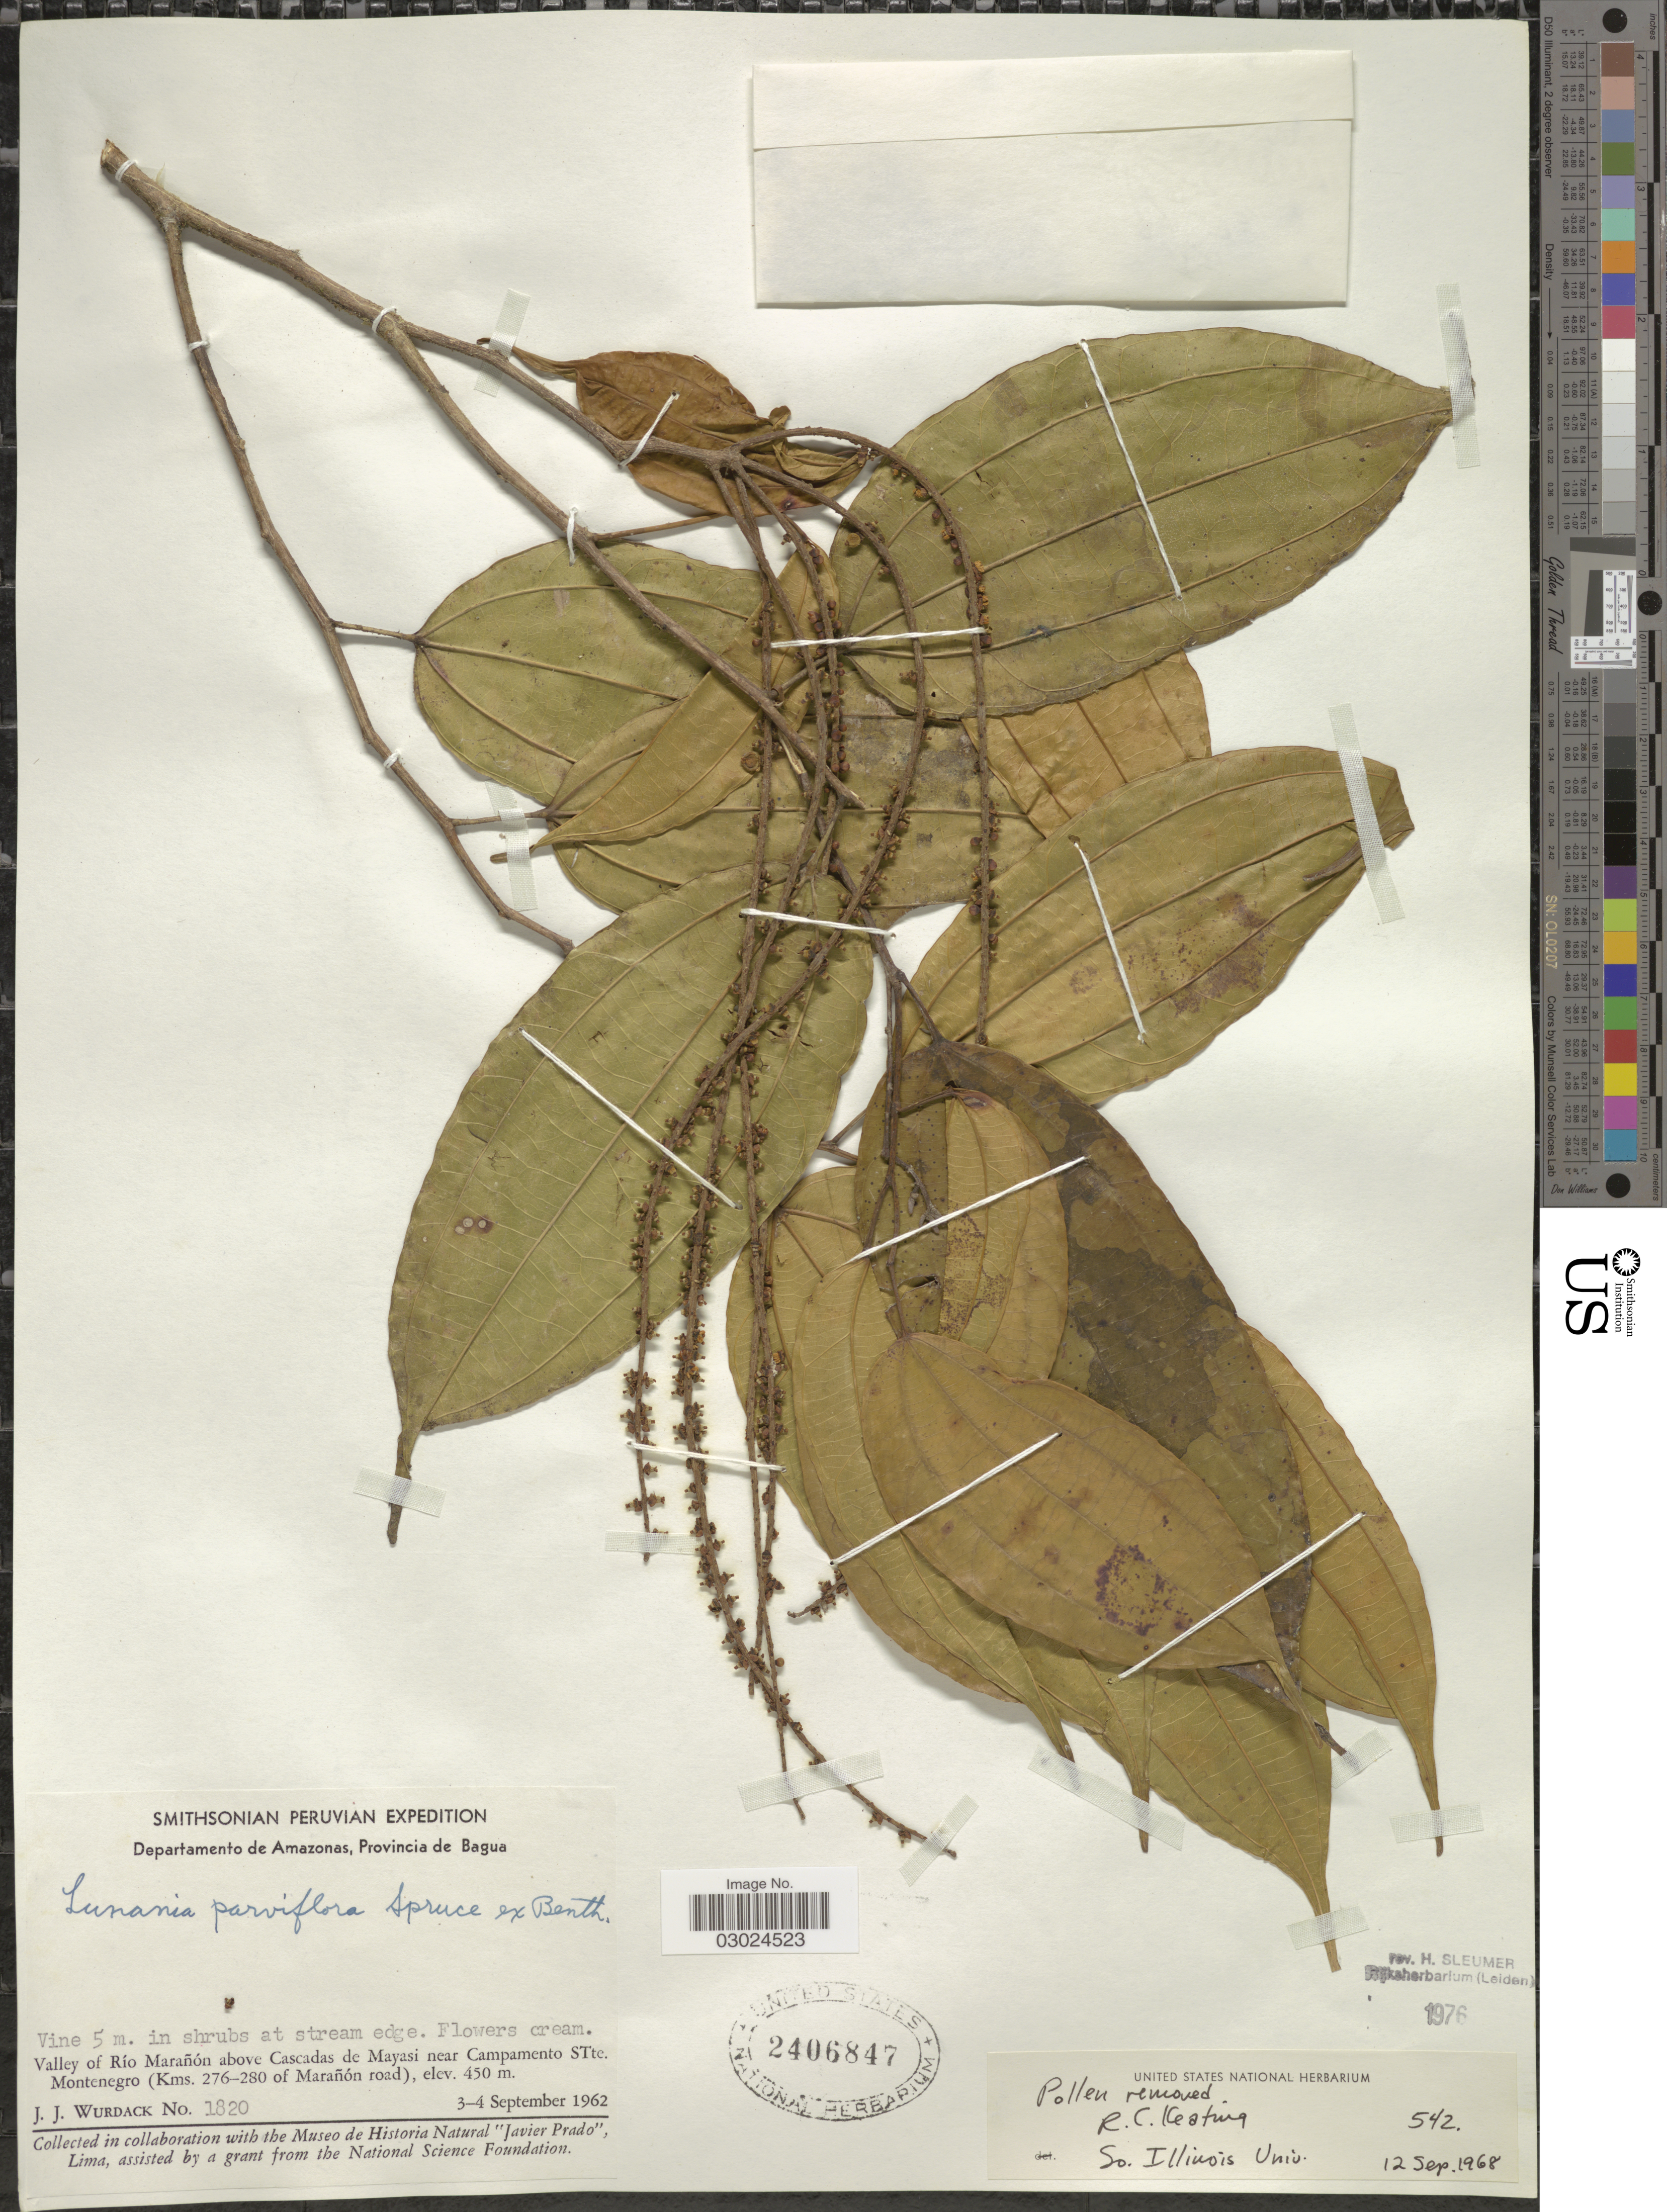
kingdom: Plantae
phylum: Tracheophyta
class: Magnoliopsida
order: Malpighiales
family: Salicaceae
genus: Lunania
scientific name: Lunania parviflora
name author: Spruce ex Benth.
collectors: J. J. Wurdack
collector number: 1820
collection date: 1962-09-03/1962-09-04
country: Peru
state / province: Amazonas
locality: Departamento de Amazonas, Provincia de Bagua. Valley of Río Marañón above Cascadas de Mayasi near Campamento STte. Montenegro (Kms. 276-280 of Marañón road).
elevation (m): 450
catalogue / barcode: US 2406847